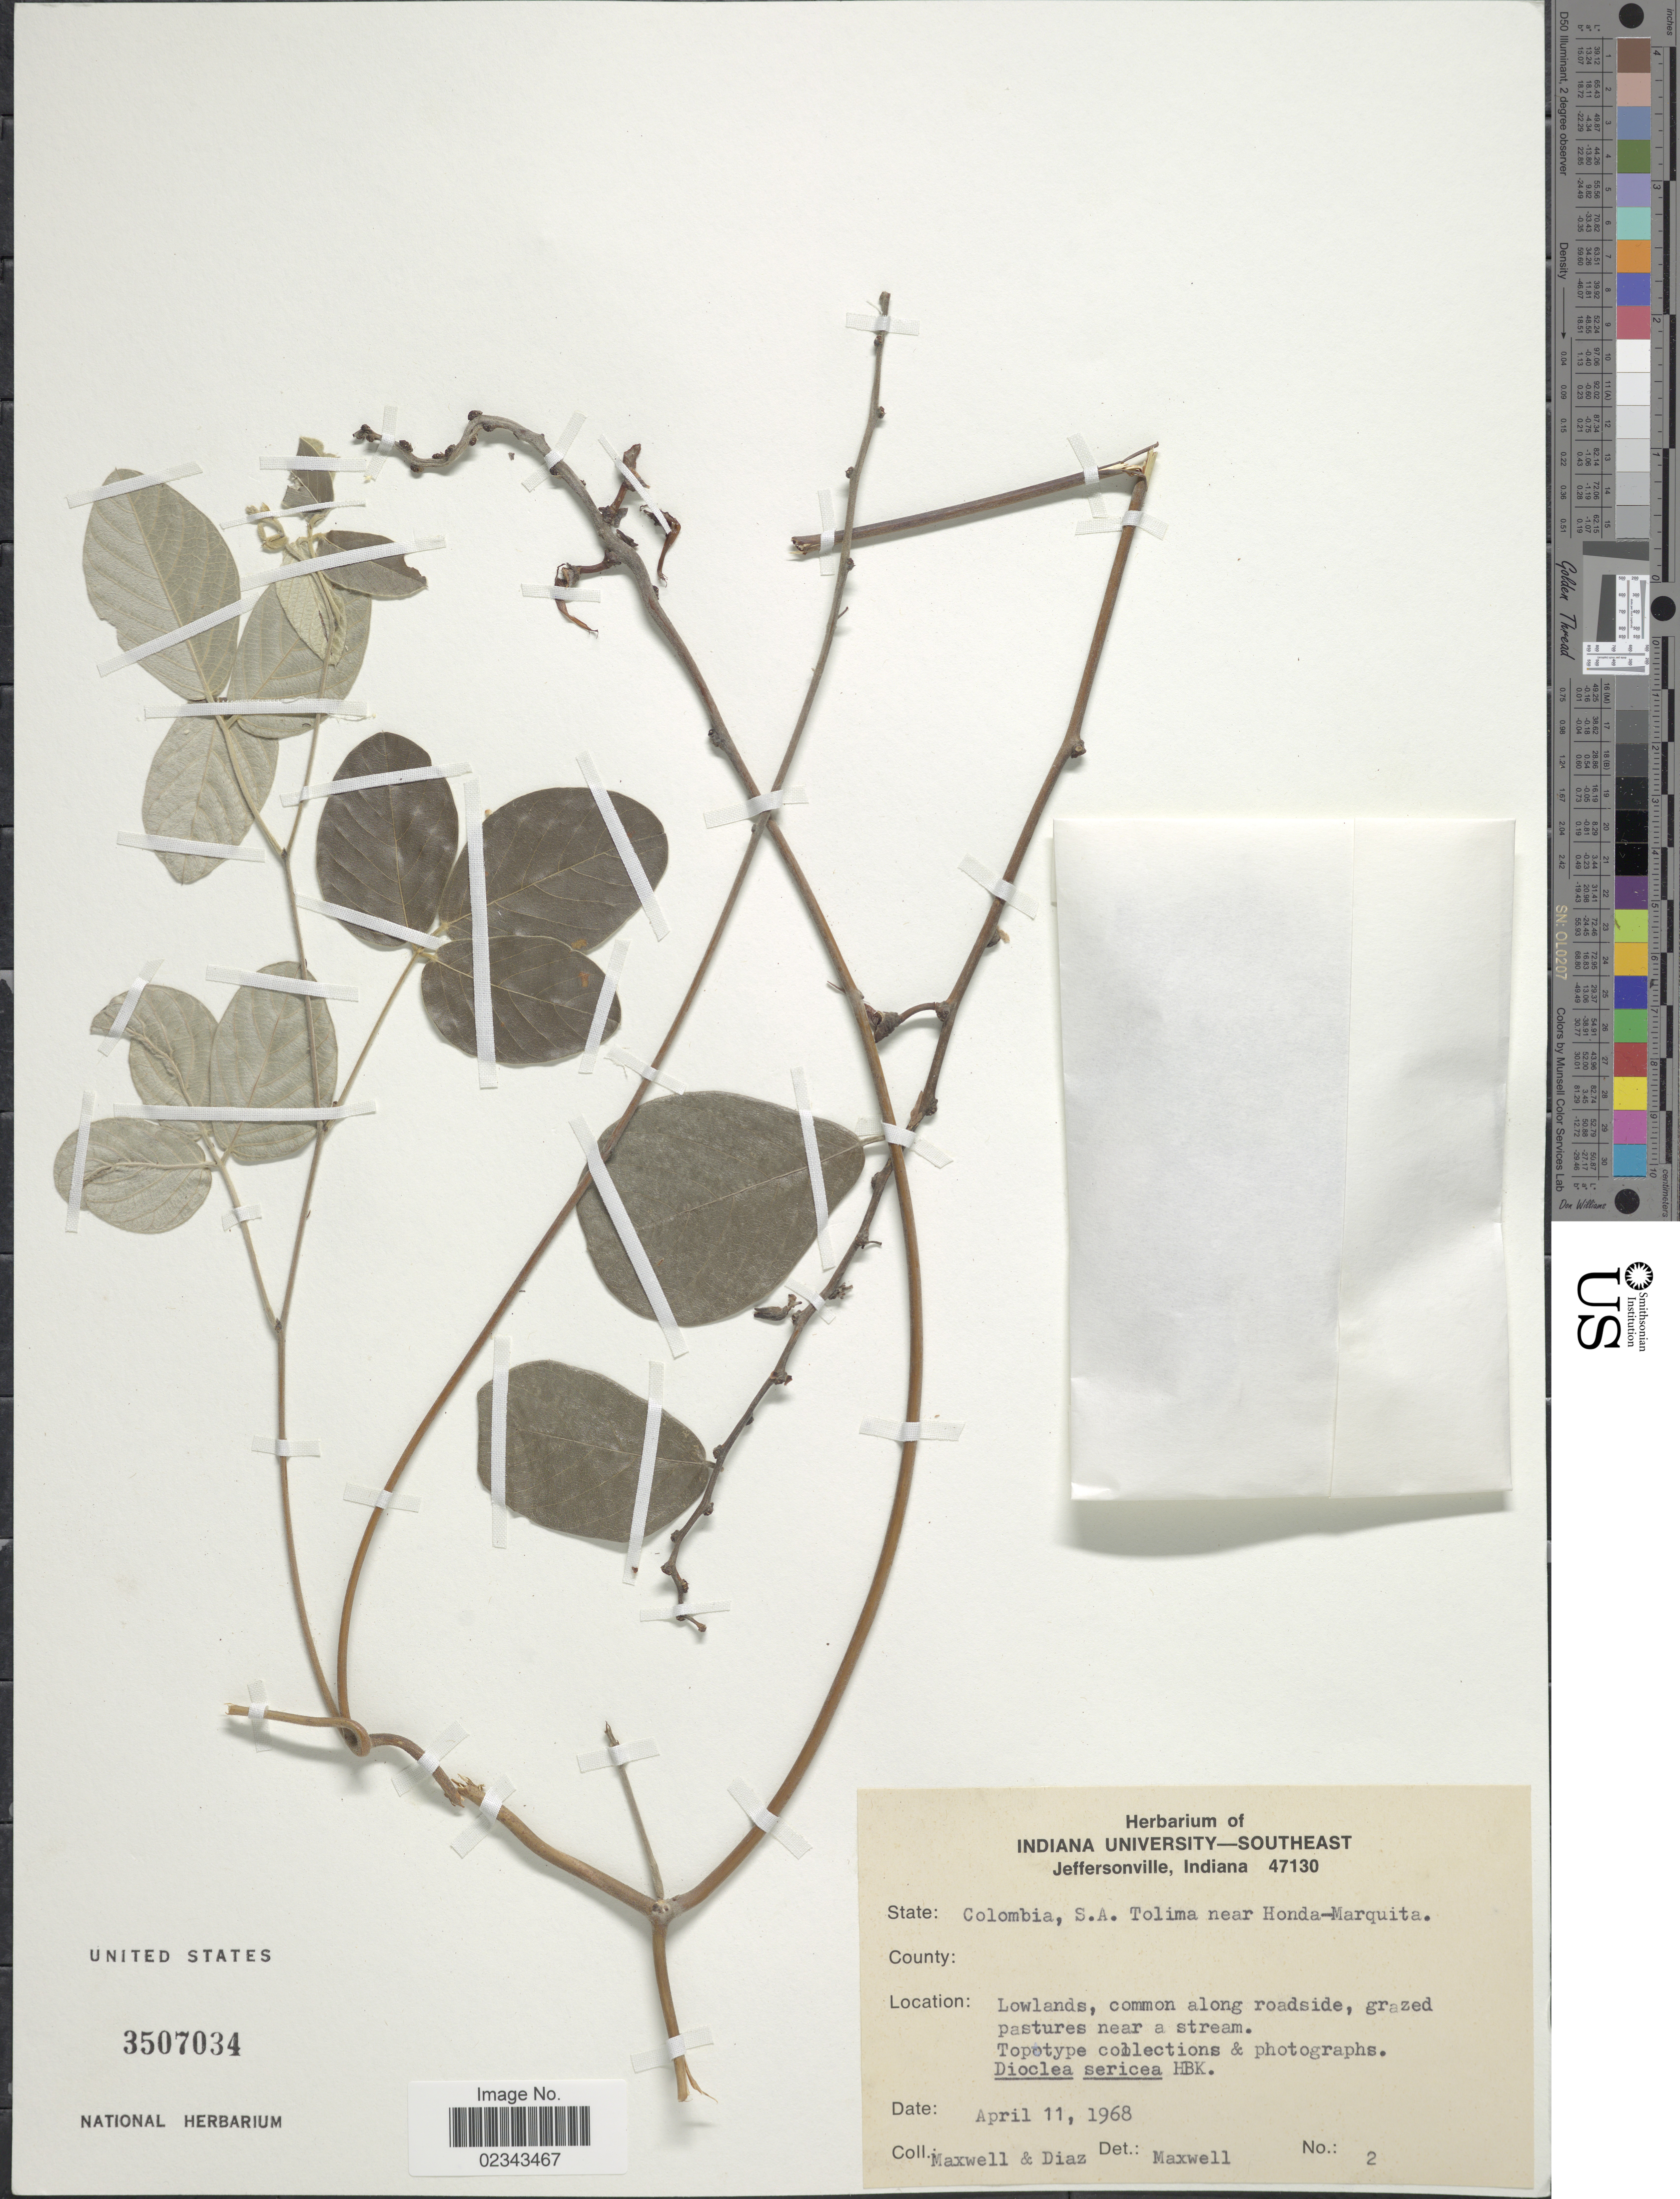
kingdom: Plantae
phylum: Tracheophyta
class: Magnoliopsida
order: Fabales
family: Fabaceae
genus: Dioclea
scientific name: Dioclea sericea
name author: Kunth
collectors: Maxwell & Diaz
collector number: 2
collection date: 1968-04-11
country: Colombia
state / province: Tolima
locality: S.A. Tolima near Honda-Marquita, lowlands, common along roadside, near a stream.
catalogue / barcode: US 3507034